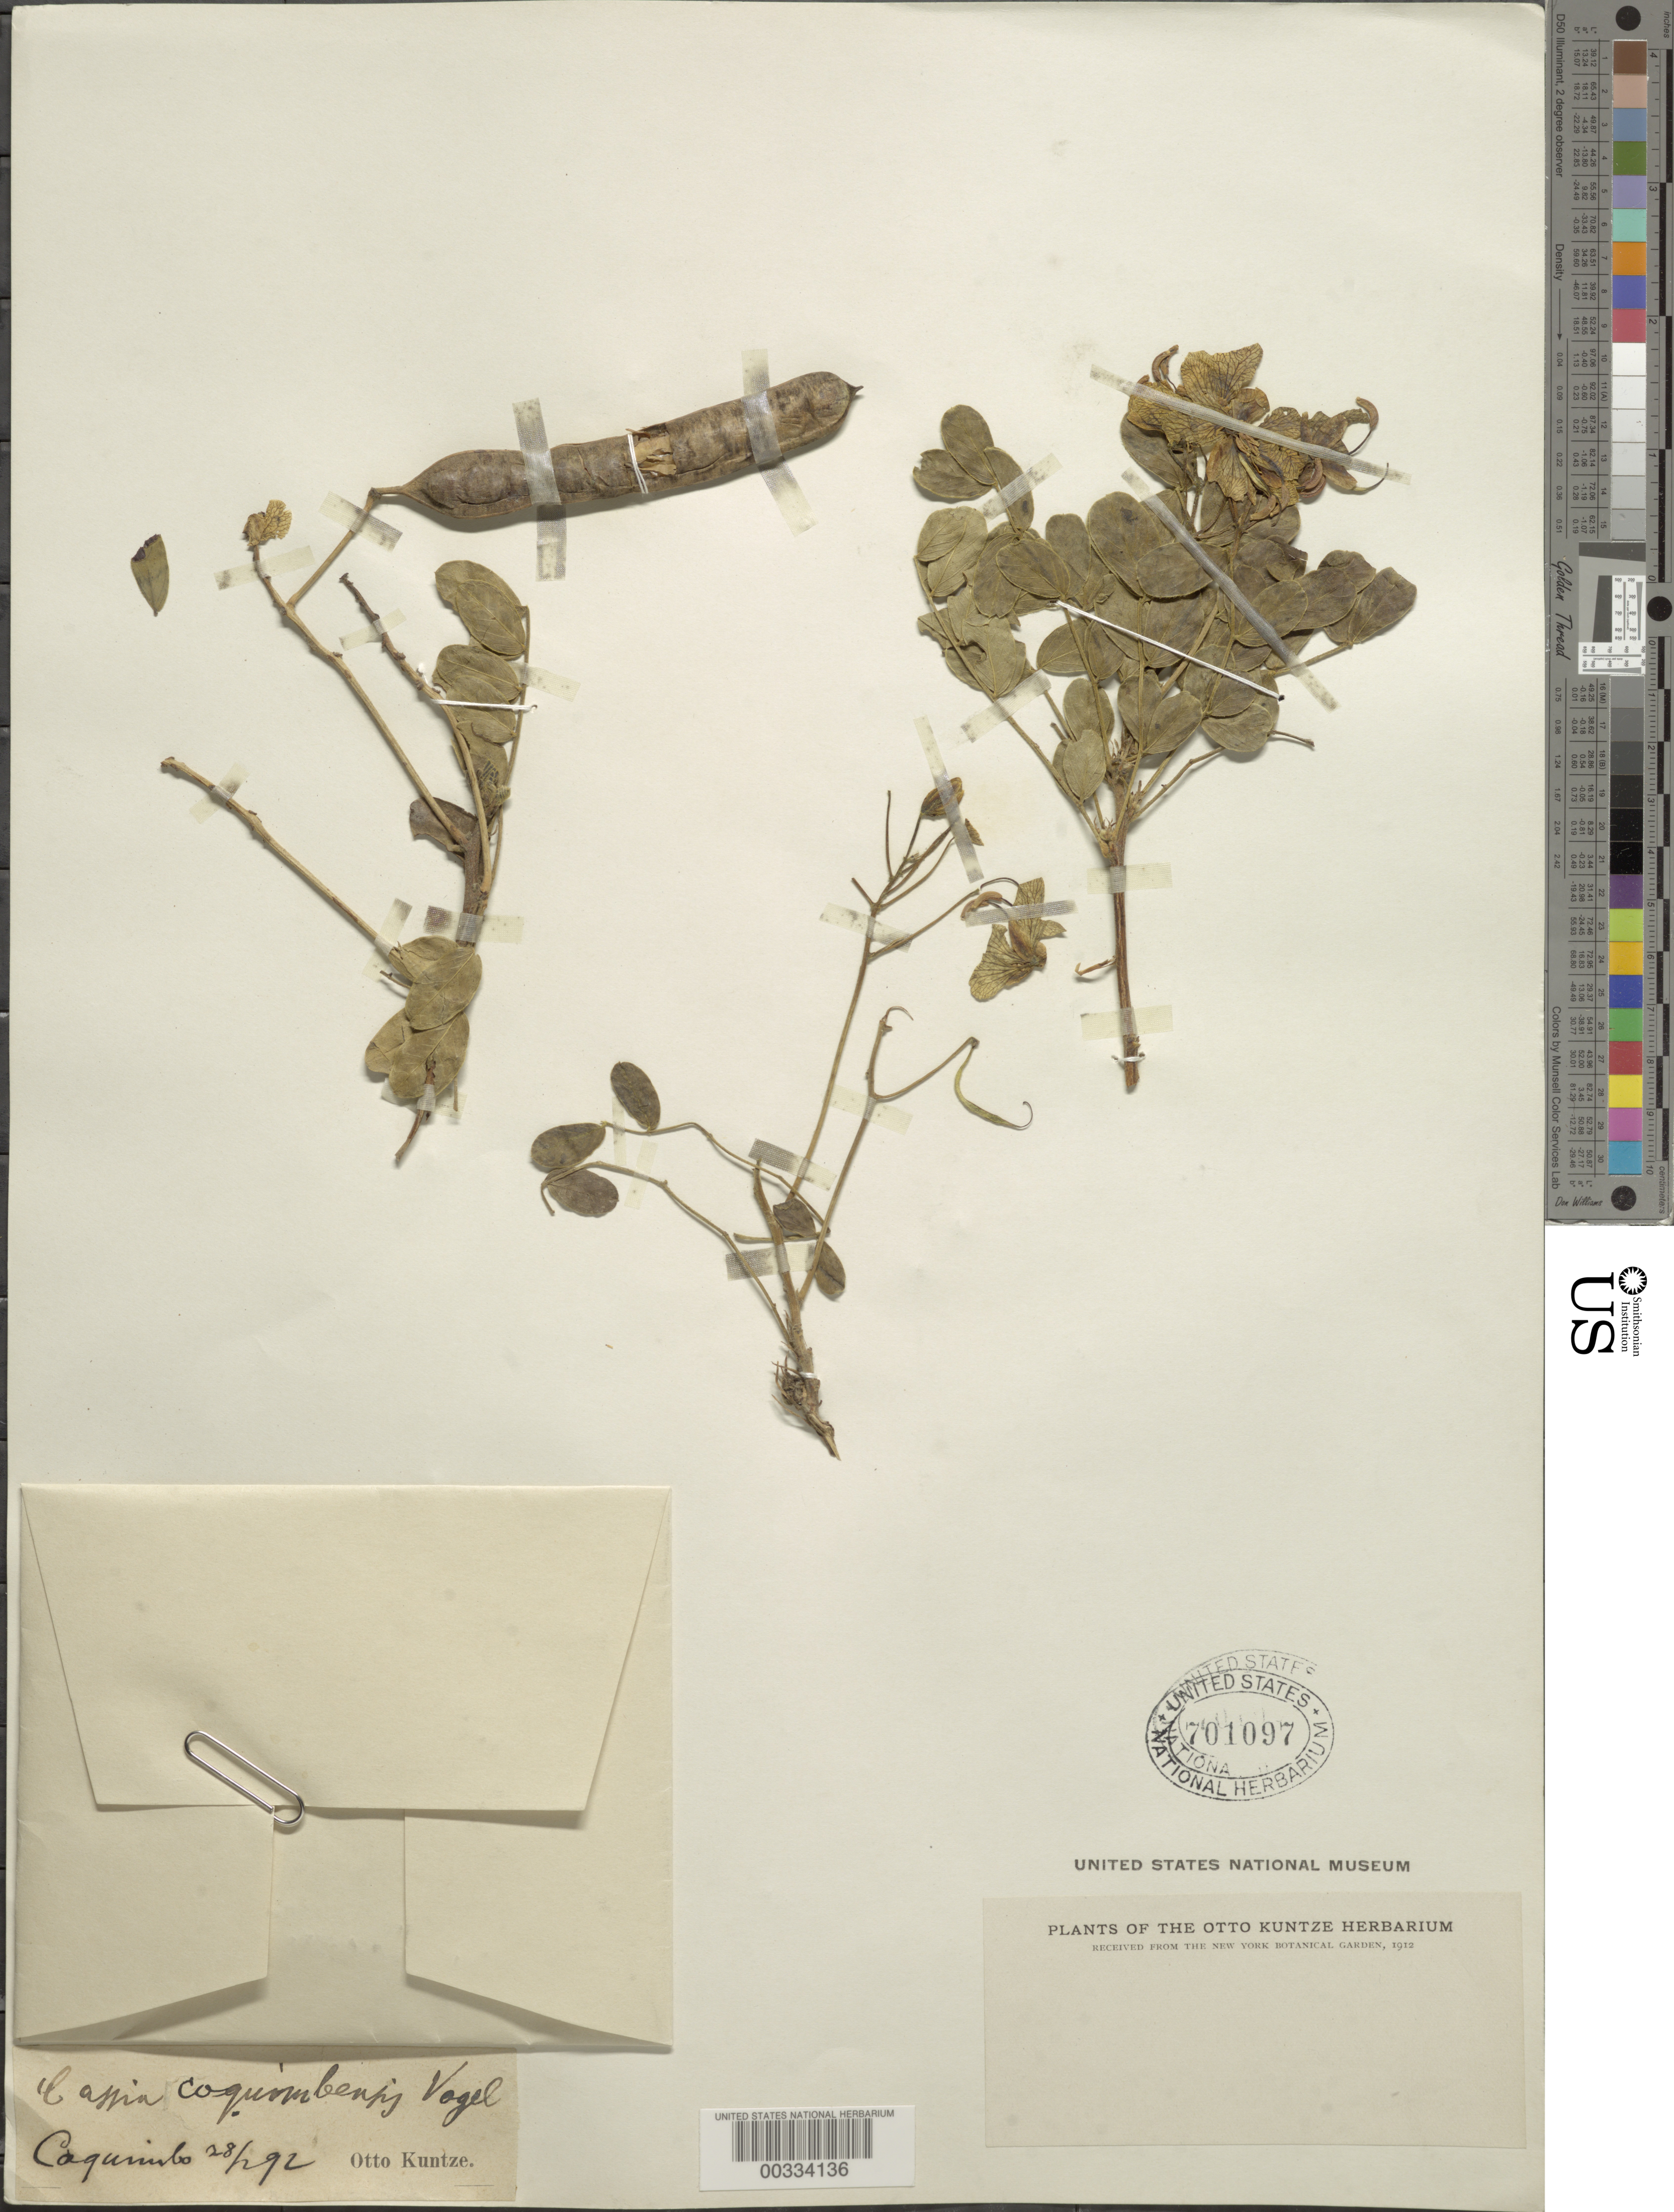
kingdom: Plantae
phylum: Tracheophyta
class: Magnoliopsida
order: Fabales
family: Fabaceae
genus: Senna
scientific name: Senna cumingii var. coquimbensis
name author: (Vogel) H.S. Irwin & Barneby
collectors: C.E.O. Kuntze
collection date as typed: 28 Feb 1892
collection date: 1892-02-28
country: Chile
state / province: Coquimbo (IV)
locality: Coquimbo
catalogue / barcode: US 701097